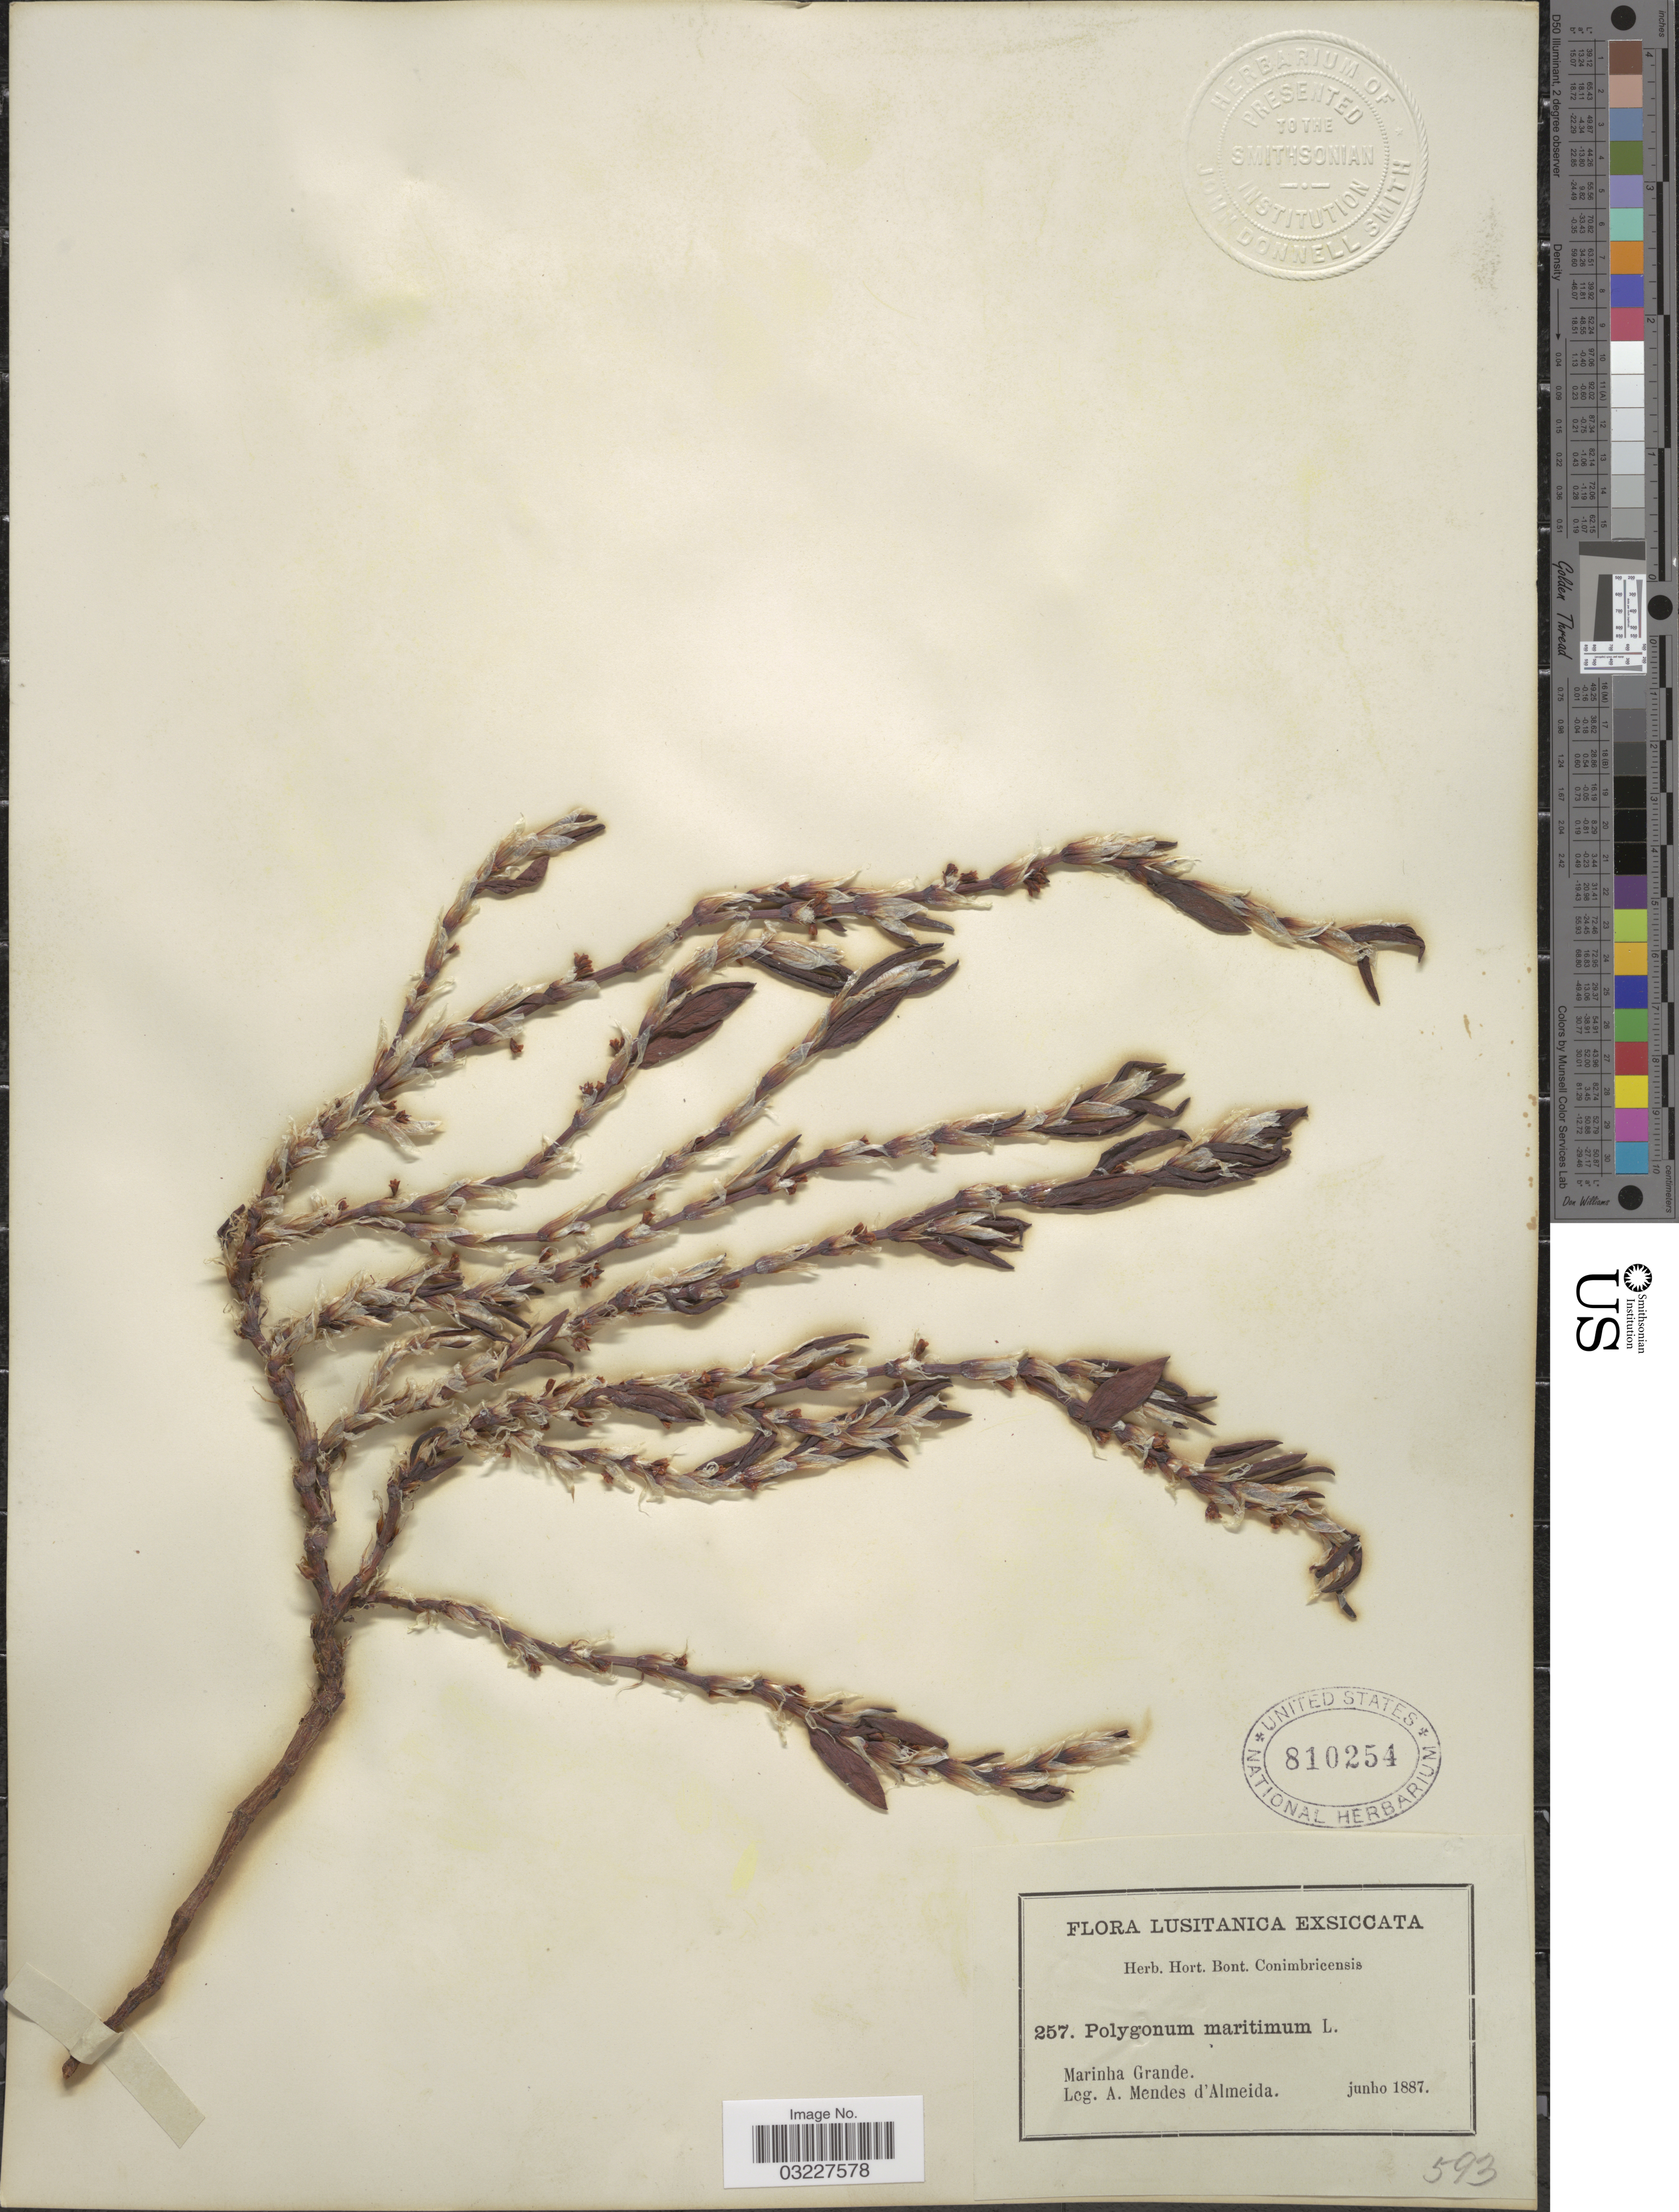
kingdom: Plantae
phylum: Tracheophyta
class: Magnoliopsida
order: Caryophyllales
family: Polygonaceae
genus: Polygonum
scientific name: Polygonum maritimum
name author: L.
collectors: A. Almeida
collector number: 257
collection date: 1887-06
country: Portugal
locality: Lusitanica, Marinha Grande.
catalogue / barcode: US 810254